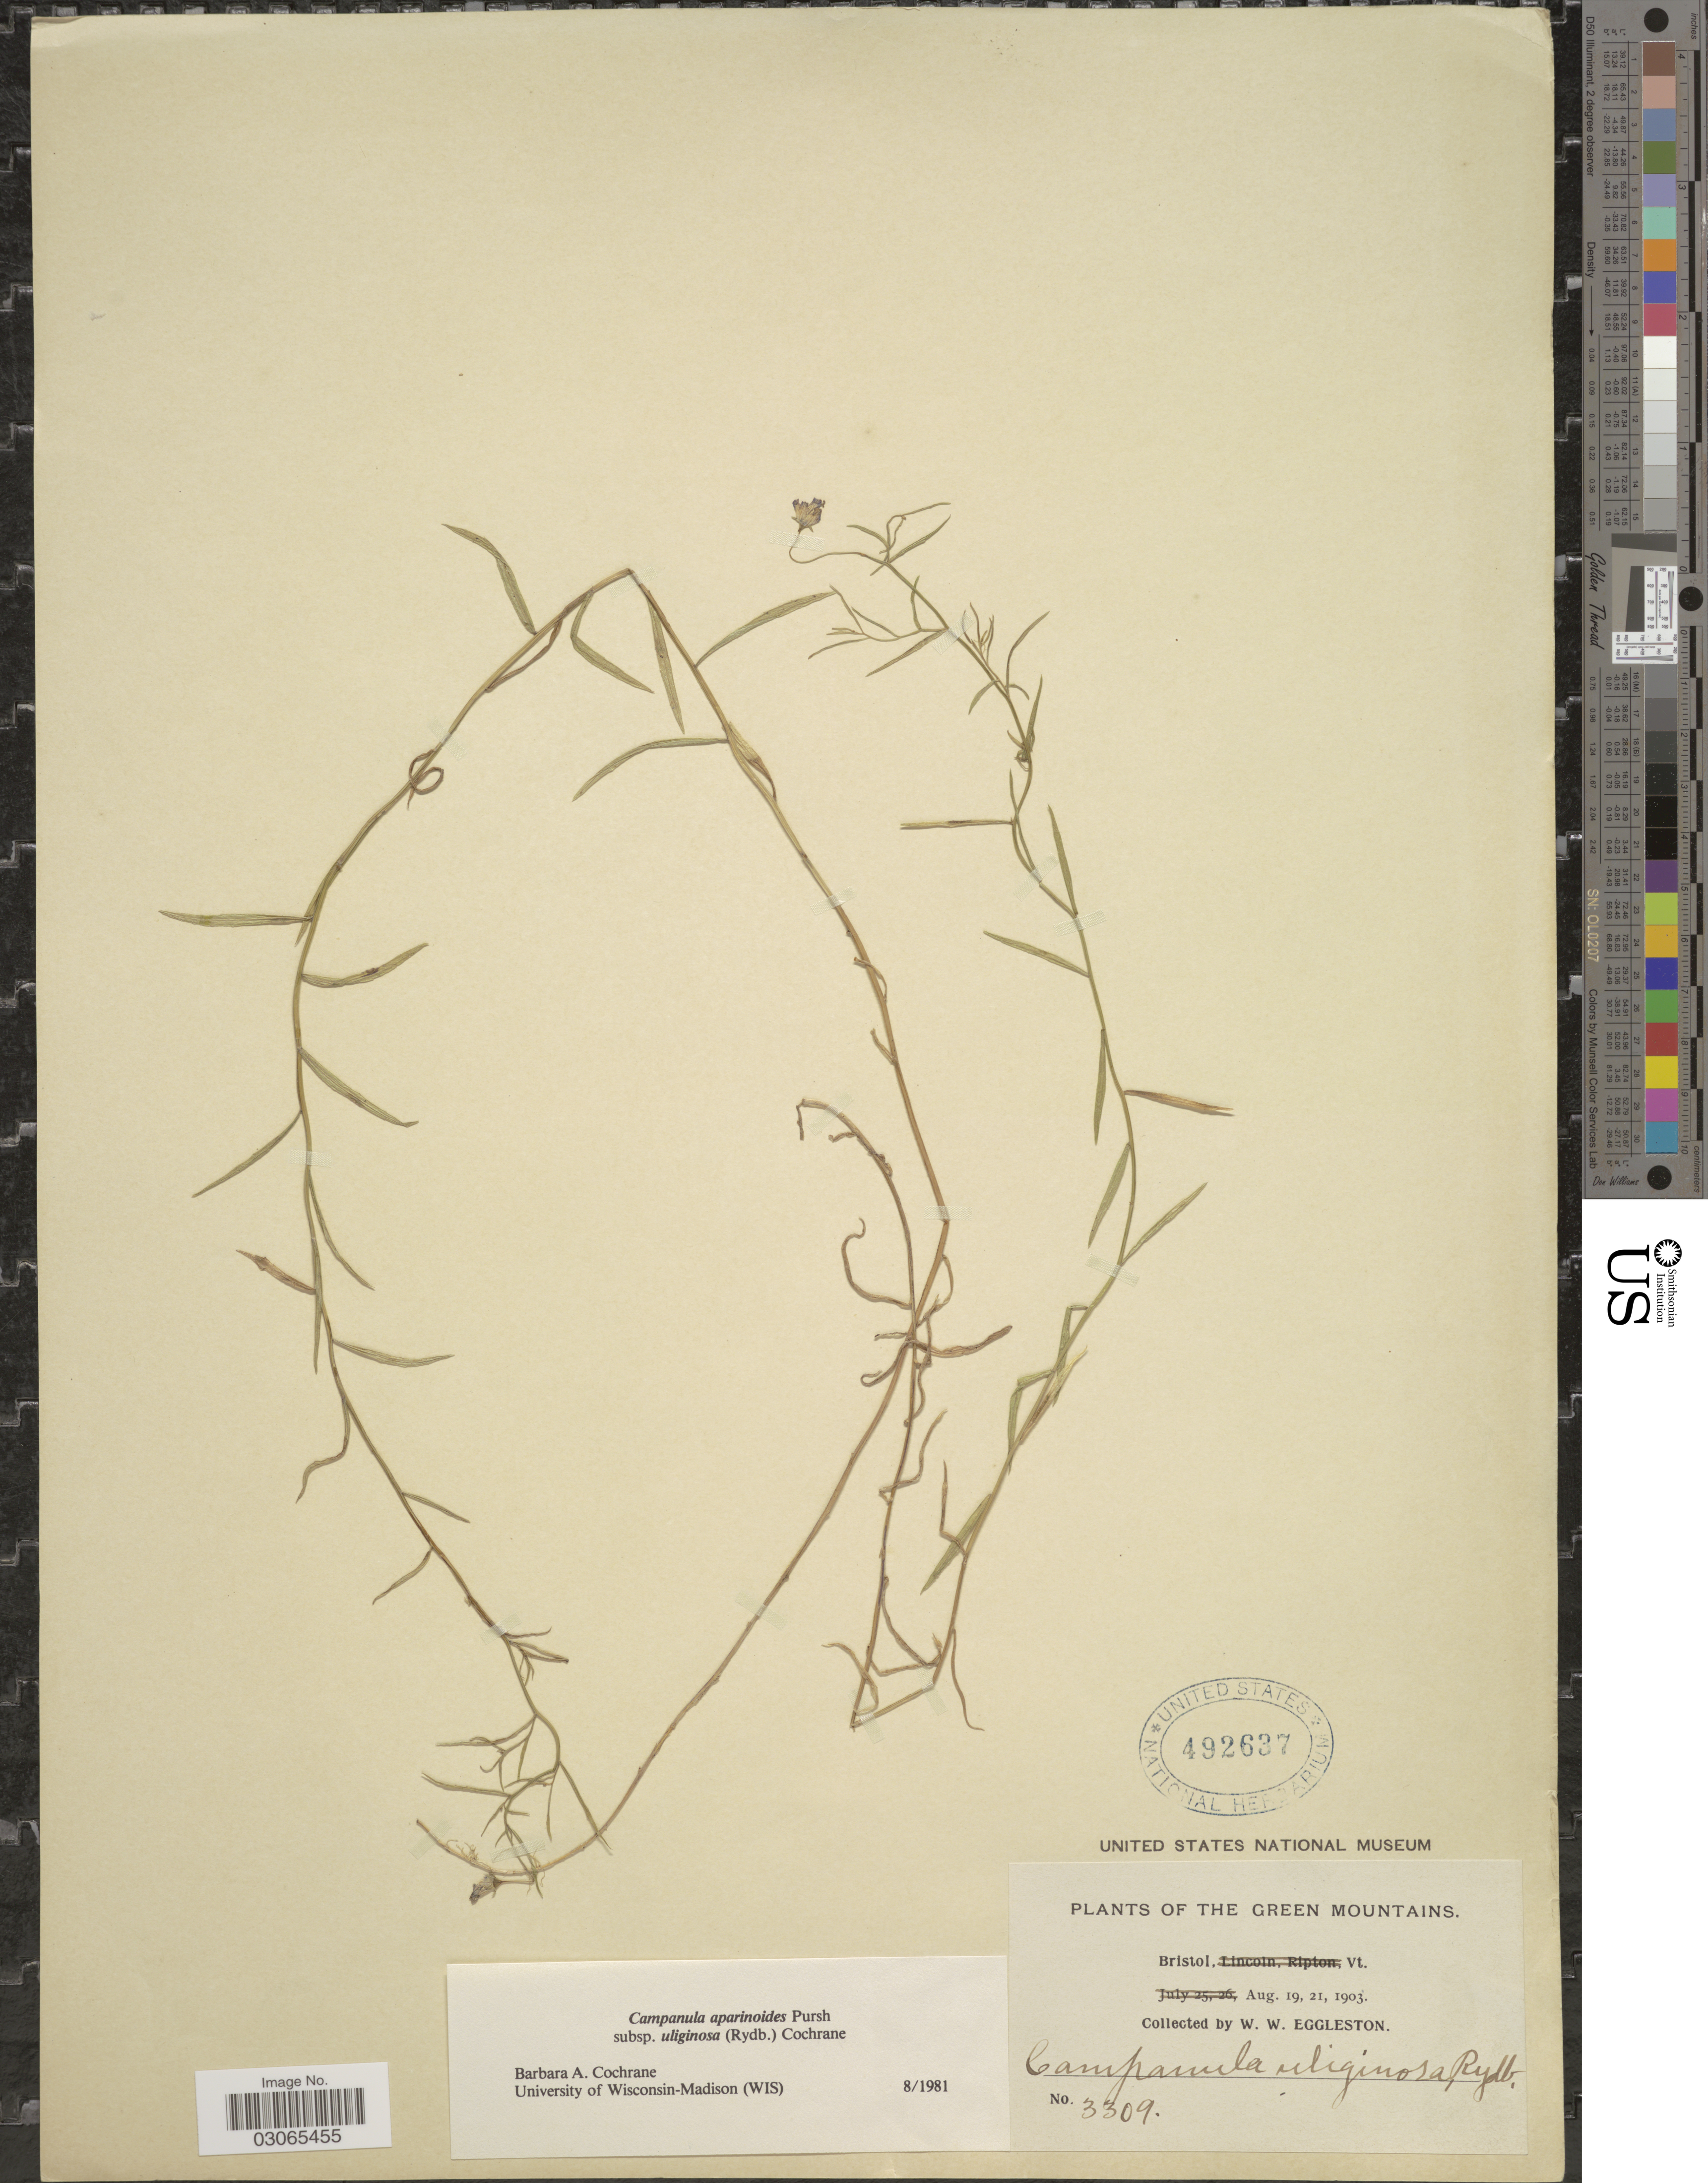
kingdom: Plantae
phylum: Tracheophyta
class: Magnoliopsida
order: Asterales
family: Campanulaceae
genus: Campanula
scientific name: Campanula aparinoides var. uliginosa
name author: (Rydb.) Gleason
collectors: W. W. Eggleston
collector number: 3309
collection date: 1903-08-19/1903-08-21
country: United States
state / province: Vermont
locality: The Green Mountains. Bristol.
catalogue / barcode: US 492637